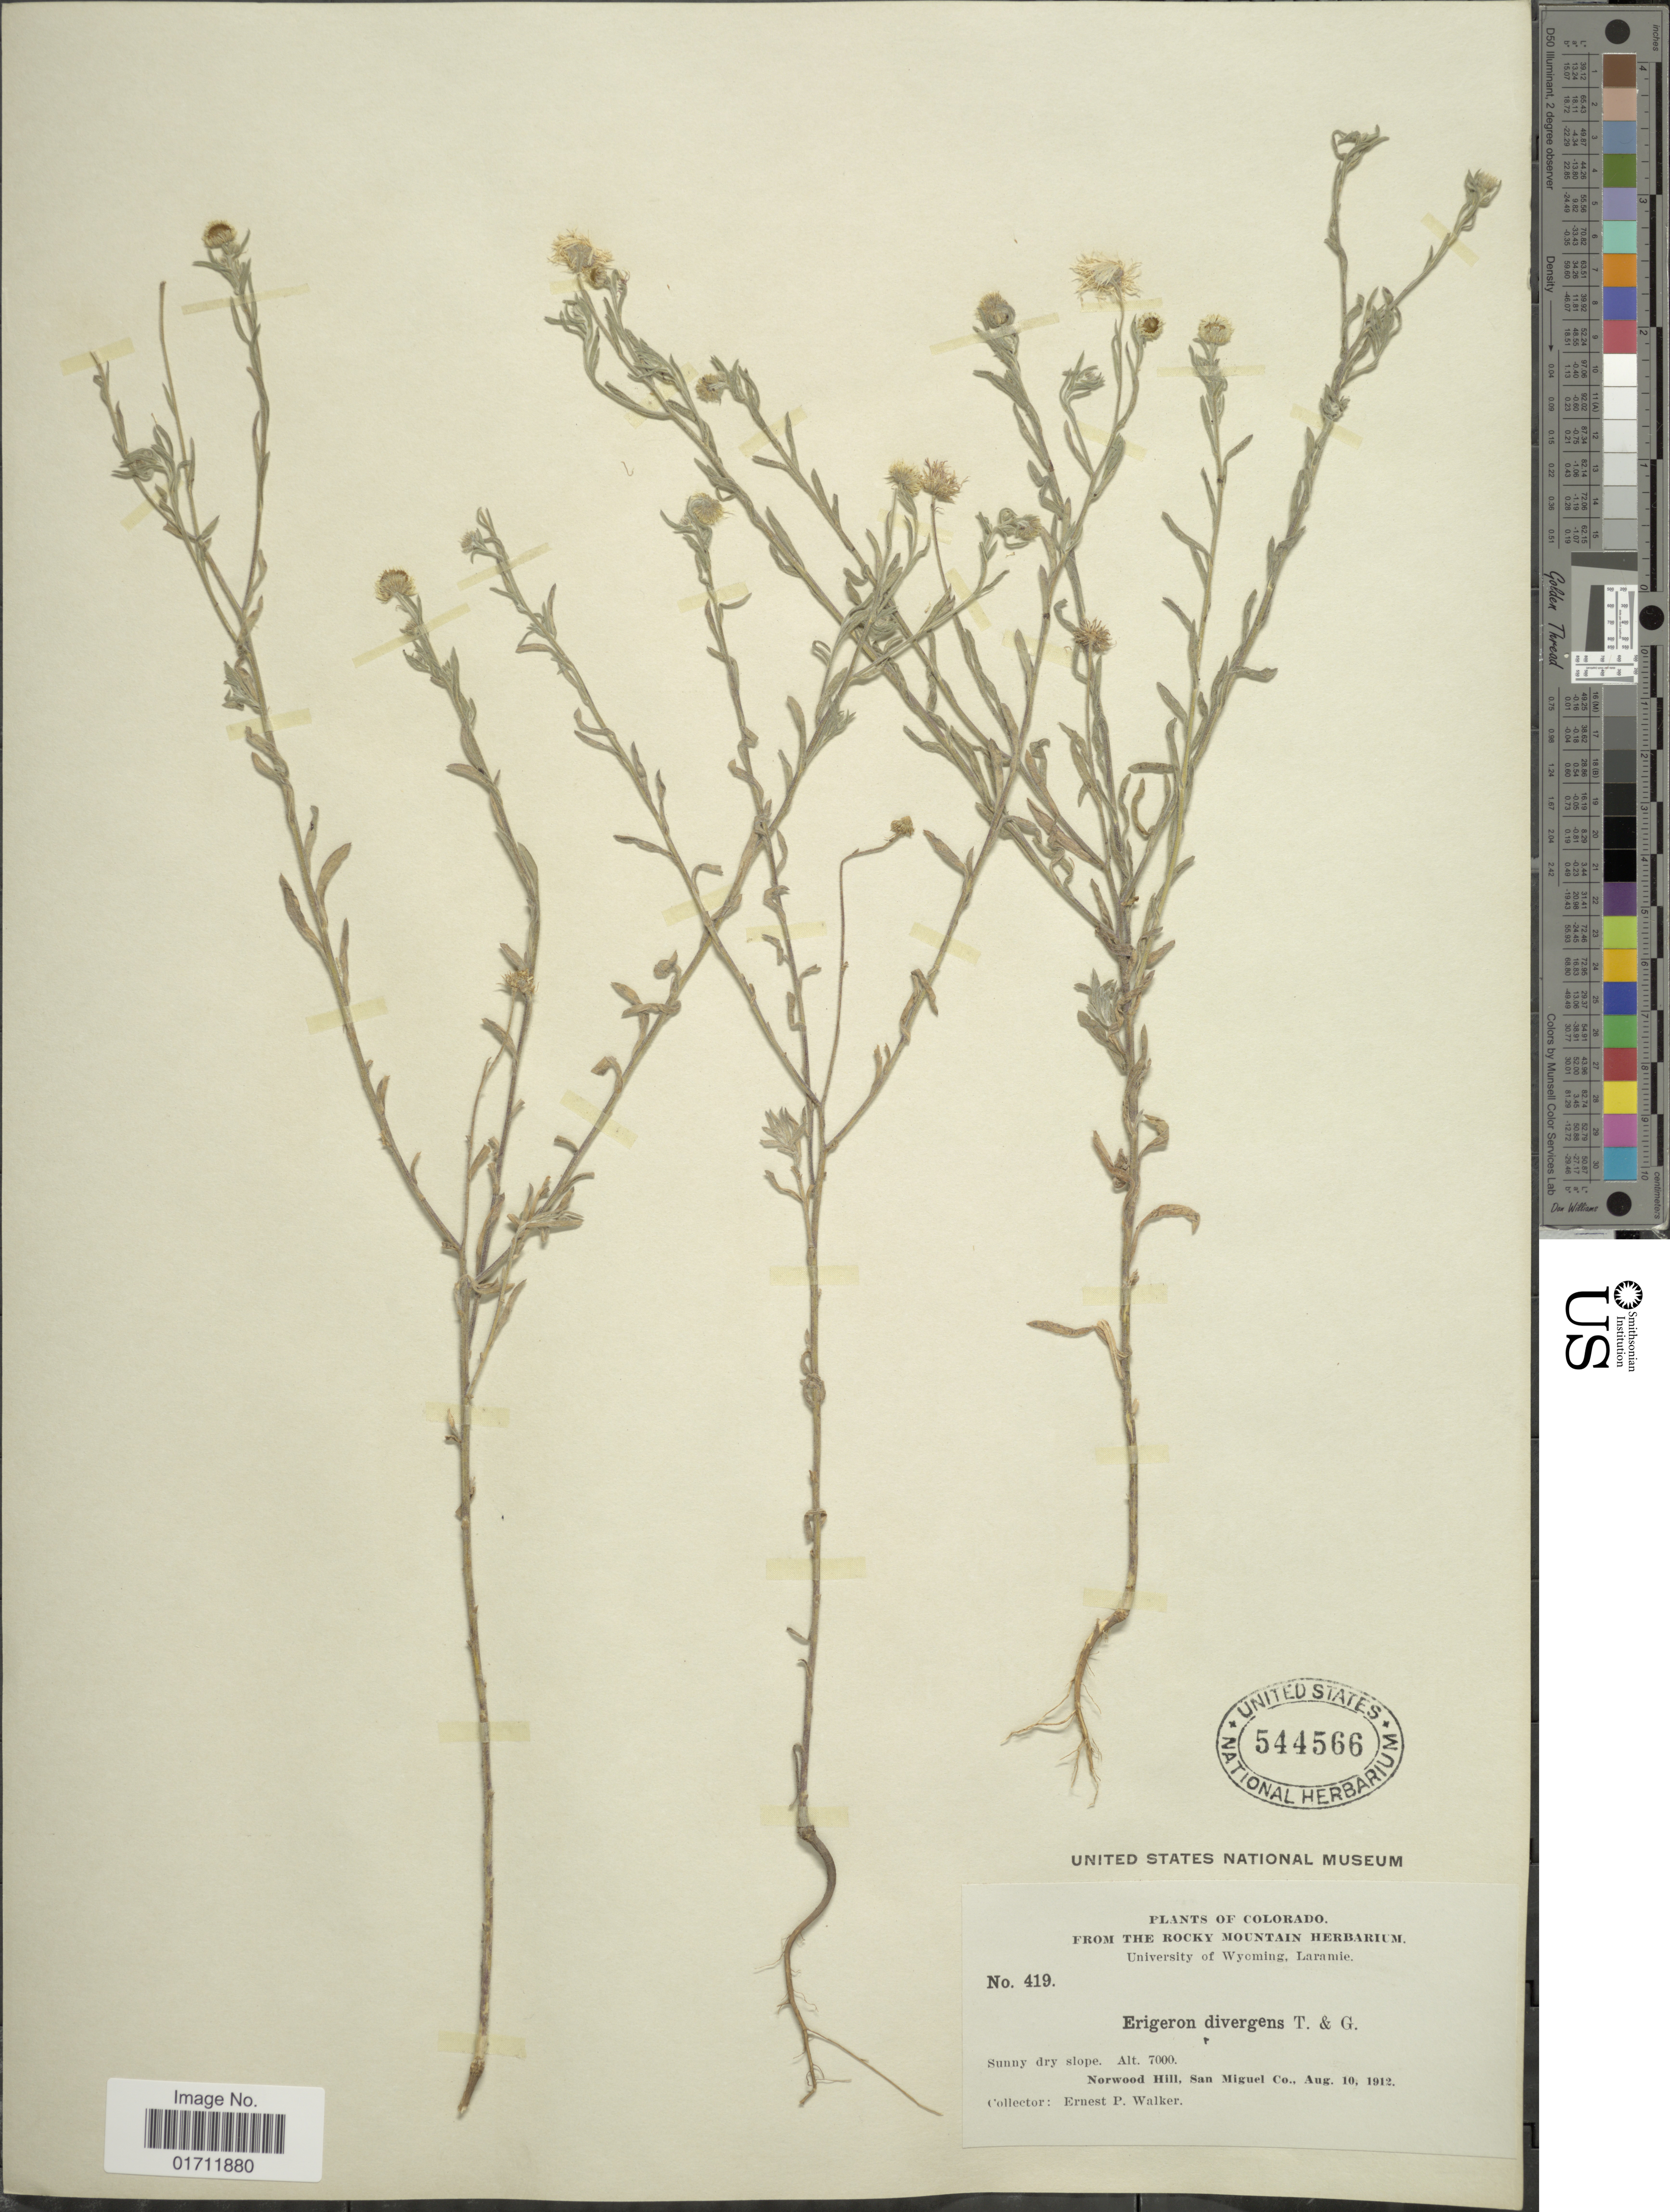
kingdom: Plantae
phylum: Tracheophyta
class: Magnoliopsida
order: Asterales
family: Asteraceae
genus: Erigeron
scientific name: Erigeron divergens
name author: Torr. & A. Gray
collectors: E. P. Walker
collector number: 419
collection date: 1912-08-10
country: United States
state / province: Colorado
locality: Sunny dry slope, Norwood Hill, San Miguel Co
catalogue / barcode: US 544566